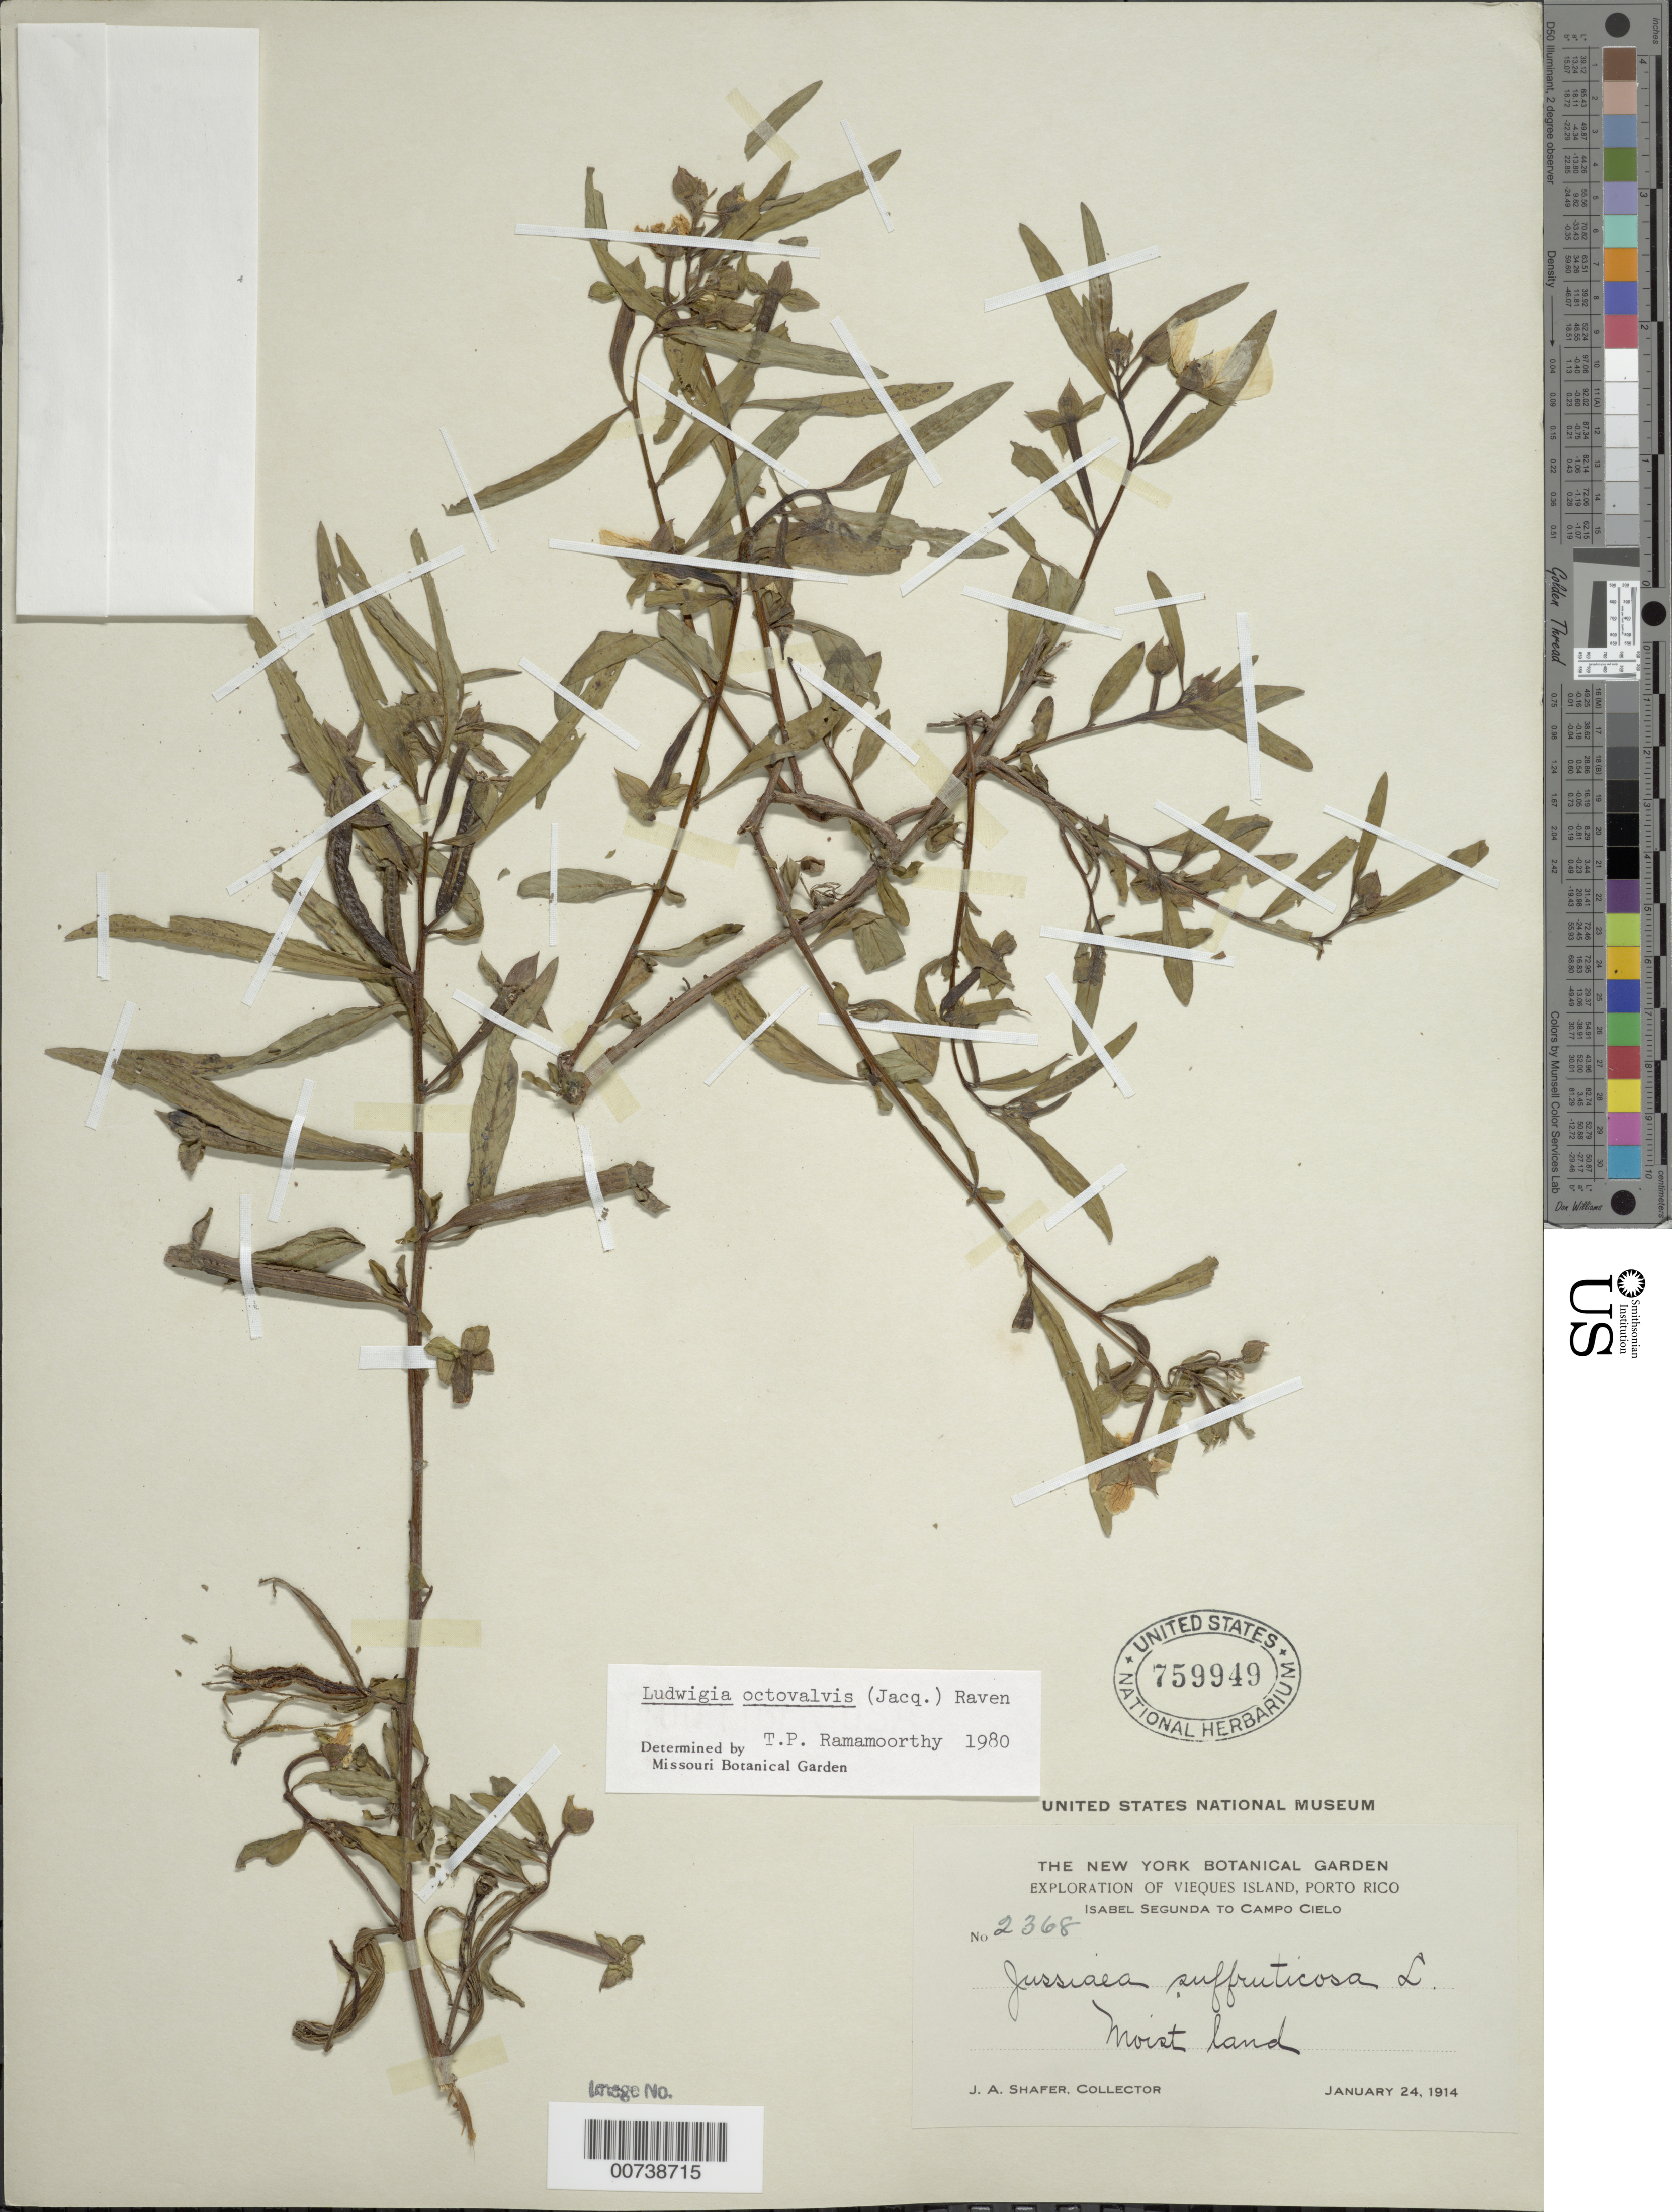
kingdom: Plantae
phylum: Tracheophyta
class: Magnoliopsida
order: Myrtales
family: Onagraceae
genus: Ludwigia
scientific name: Ludwigia octovalvis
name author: (Jacq.) P.H. Raven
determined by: Ramamoorthy, T. P.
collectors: J. A. Shafer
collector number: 2368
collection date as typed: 24 Jan 1914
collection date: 1914-01-24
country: Puerto Rico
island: Vieques I.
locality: Isabel Segunda to Campo Cielo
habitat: Moist land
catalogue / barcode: US 759949